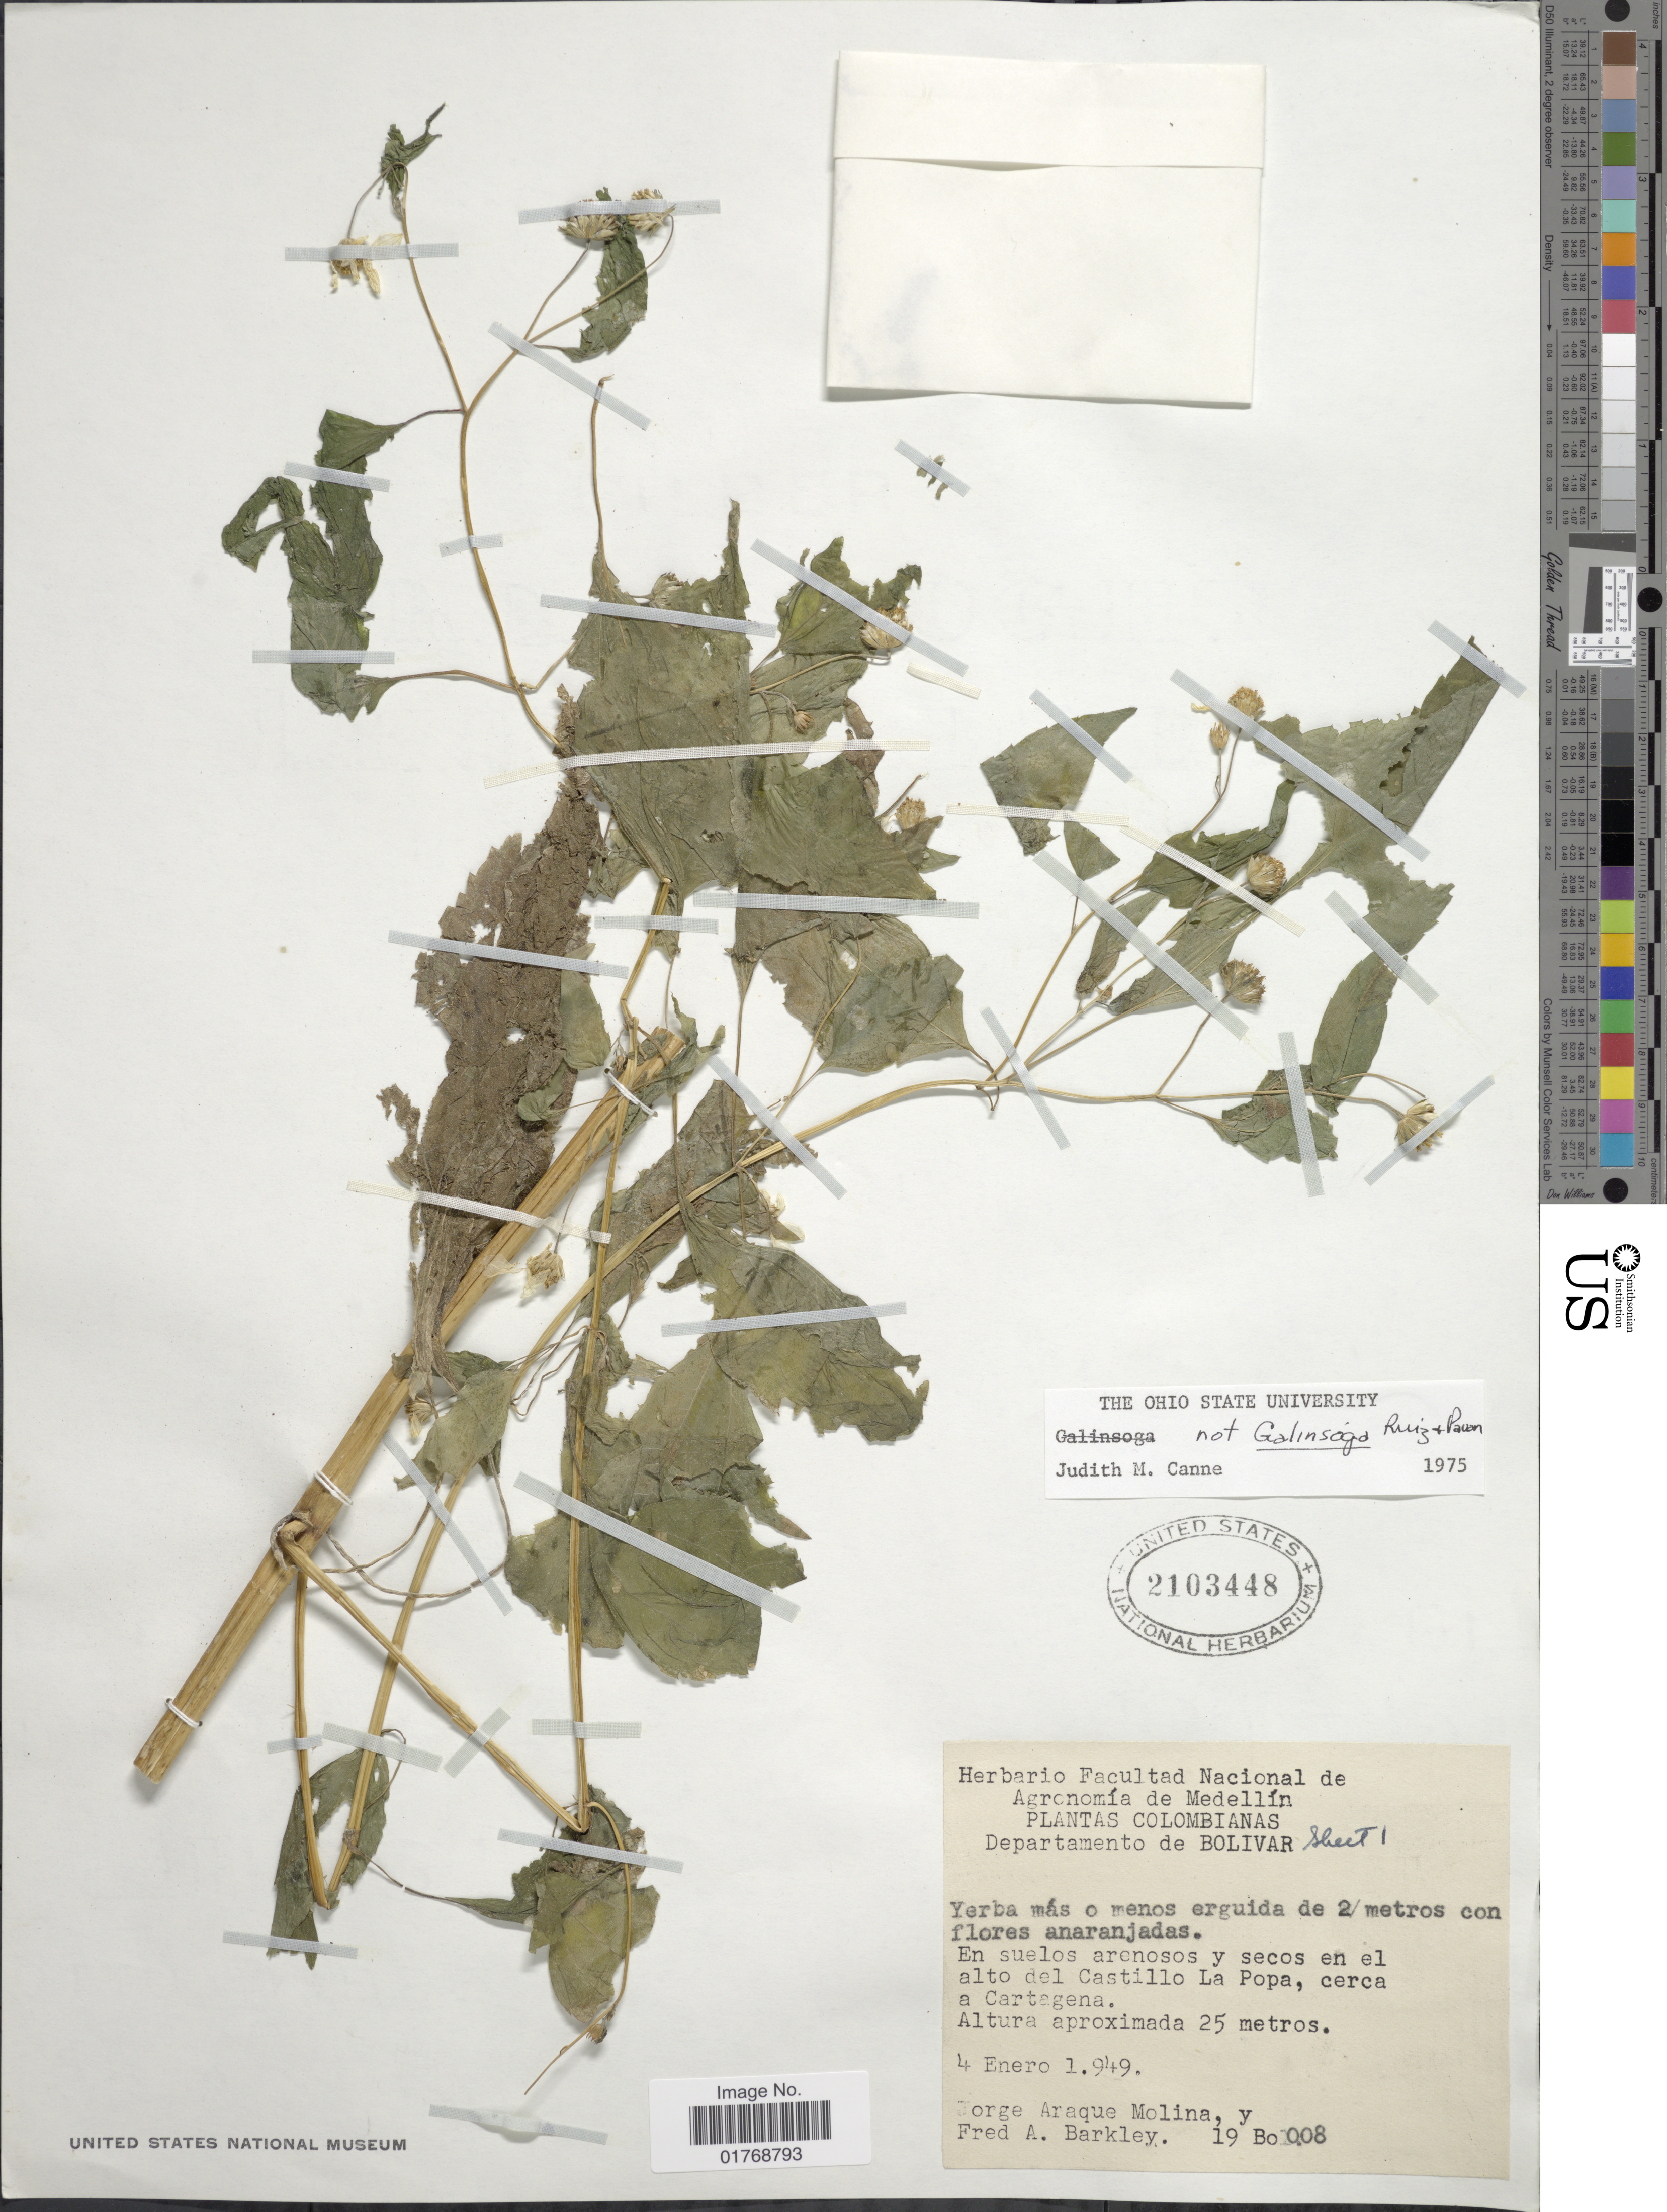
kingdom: Plantae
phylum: Tracheophyta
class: Magnoliopsida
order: Asterales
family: Asteraceae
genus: Viguiera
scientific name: Viguiera mucronata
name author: Blake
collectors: J. A. Molina & F. A. Barkley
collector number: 19Bo008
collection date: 1949-01-04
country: Colombia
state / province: Bolívar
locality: Departamento de Bolivar. En suelos arenosos y secos en el alto del Castillo La Popa, cerca a Cartagena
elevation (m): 25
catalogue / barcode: US 2103448